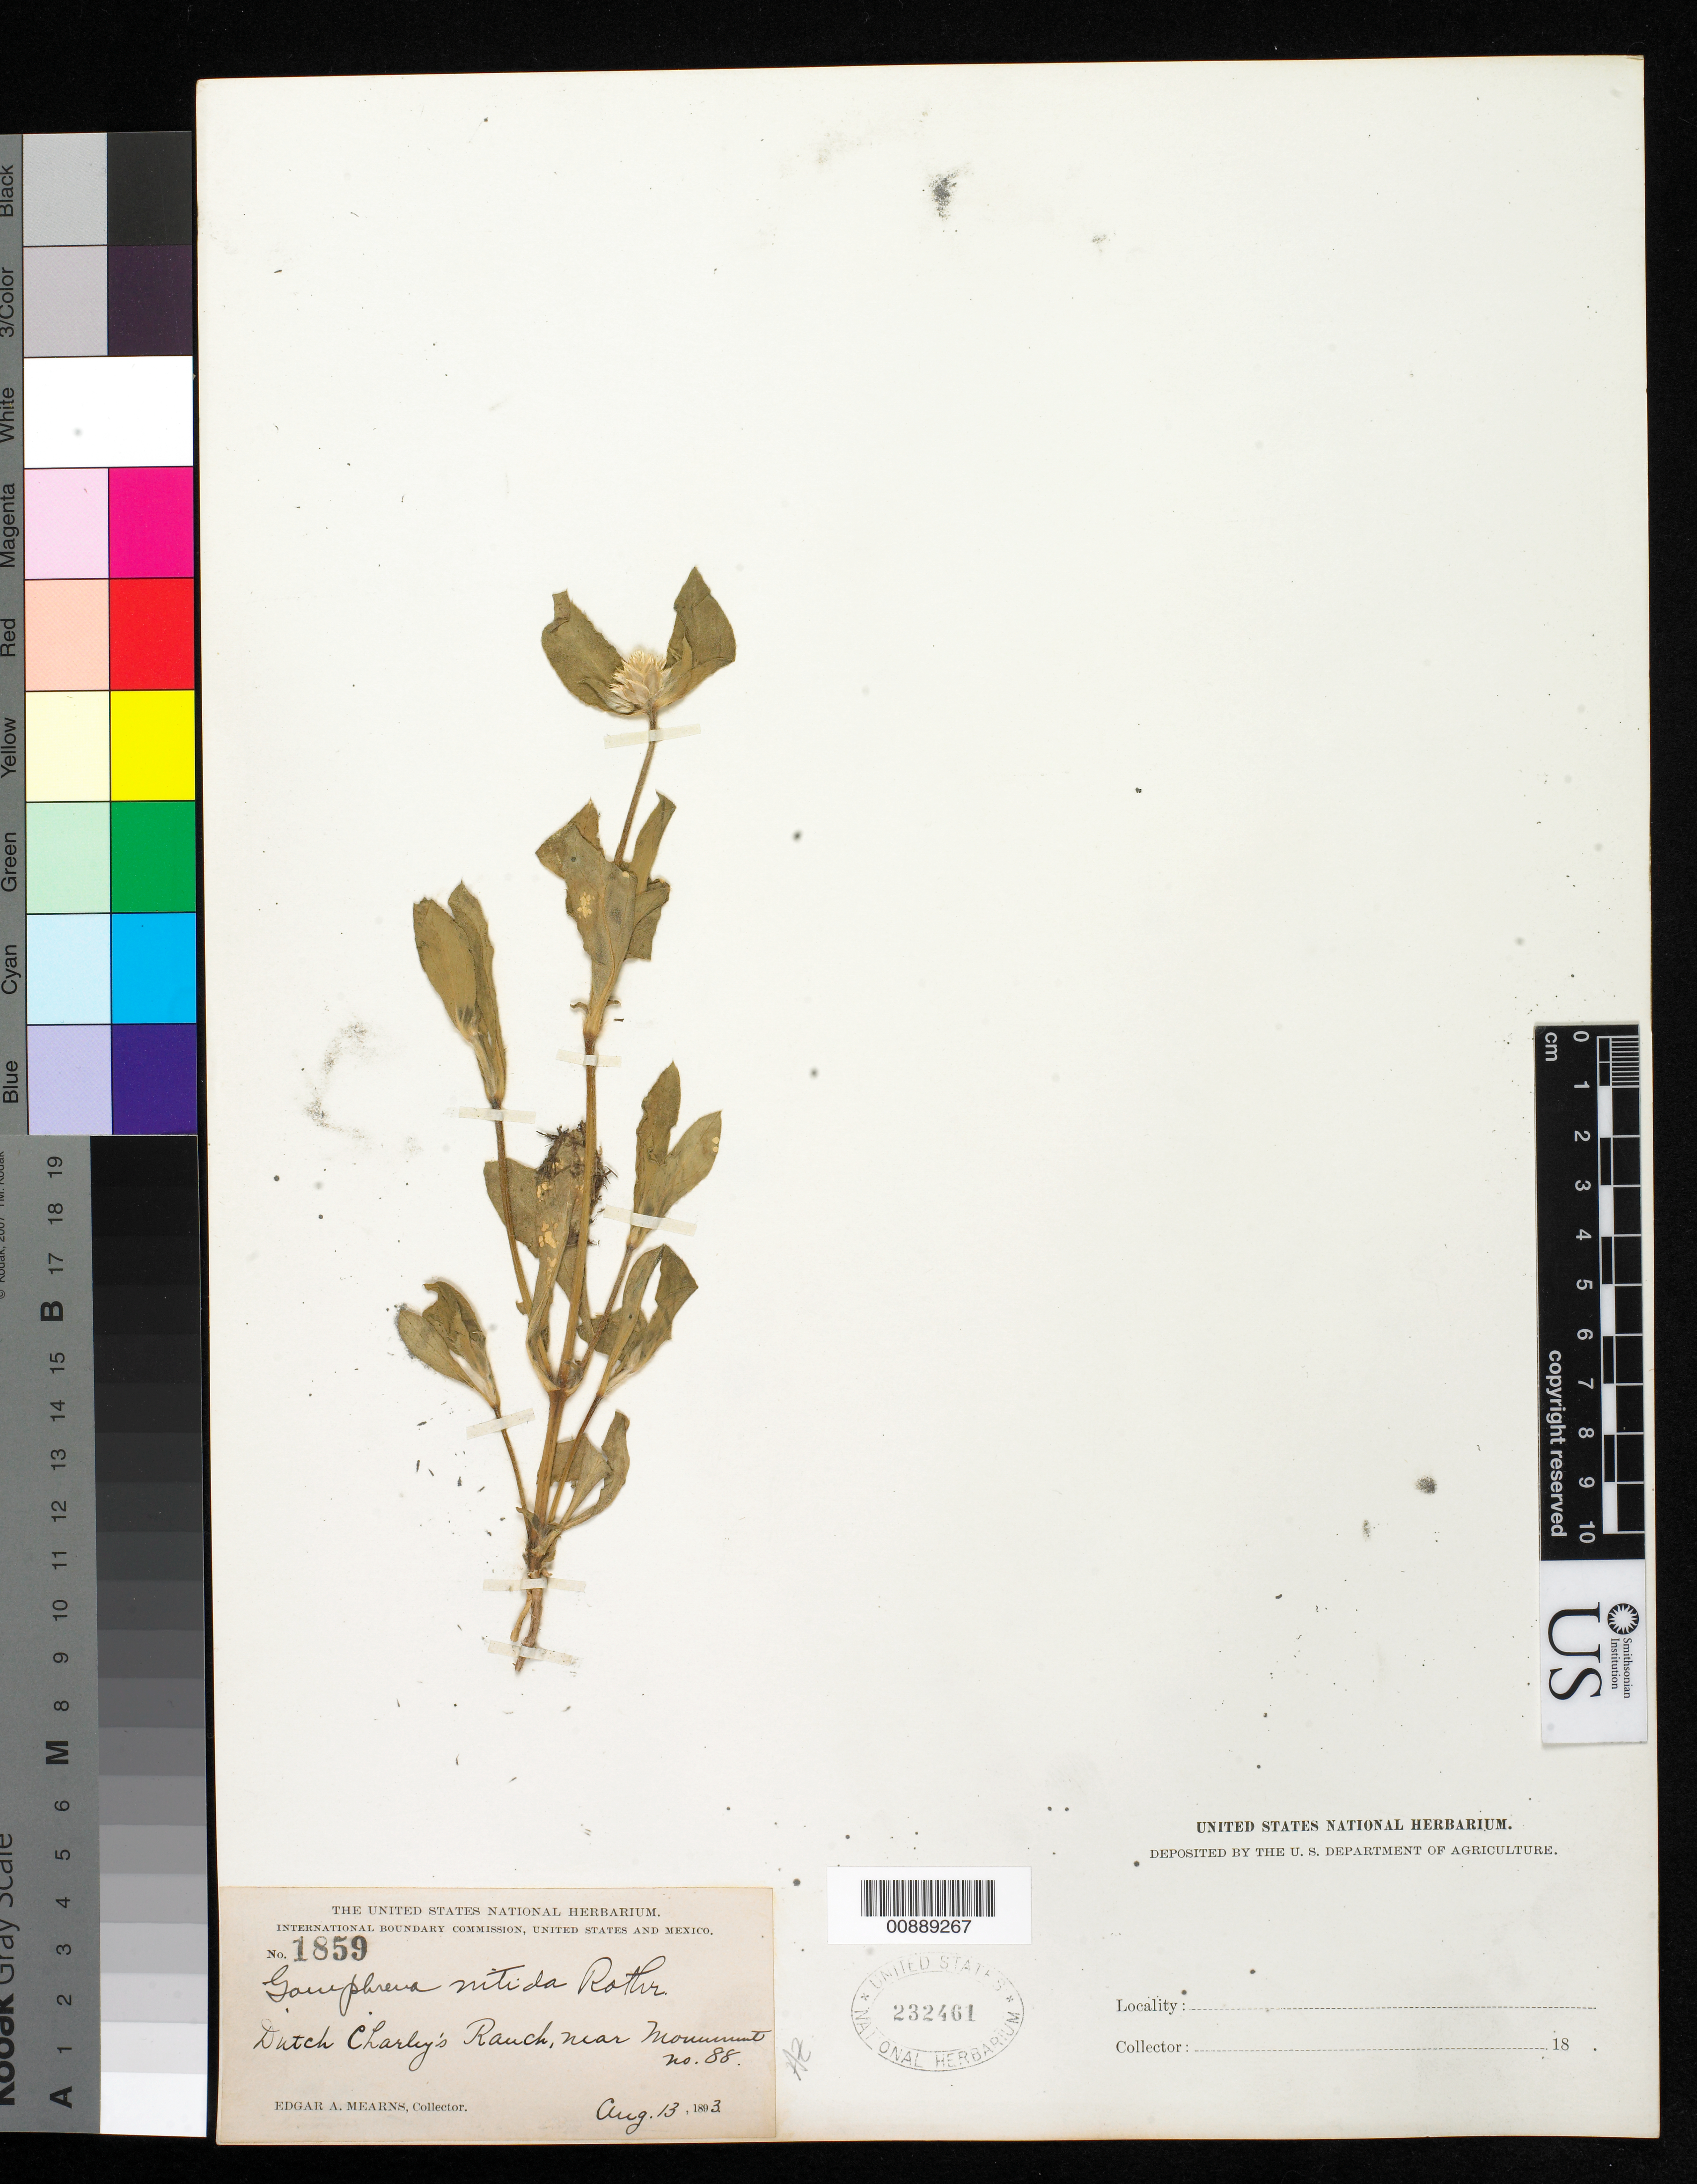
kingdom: Plantae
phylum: Tracheophyta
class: Magnoliopsida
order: Caryophyllales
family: Amaranthaceae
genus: Gomphrena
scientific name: Gomphrena nitida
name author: Rothr. in G.M. Wheeler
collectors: E. A. Mearns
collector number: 1859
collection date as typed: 13 Aug 1893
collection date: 1893-08-13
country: United States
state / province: Arizona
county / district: Cochise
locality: Dutch Charley's Ranch, near monument no. 88.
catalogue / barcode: US 232461